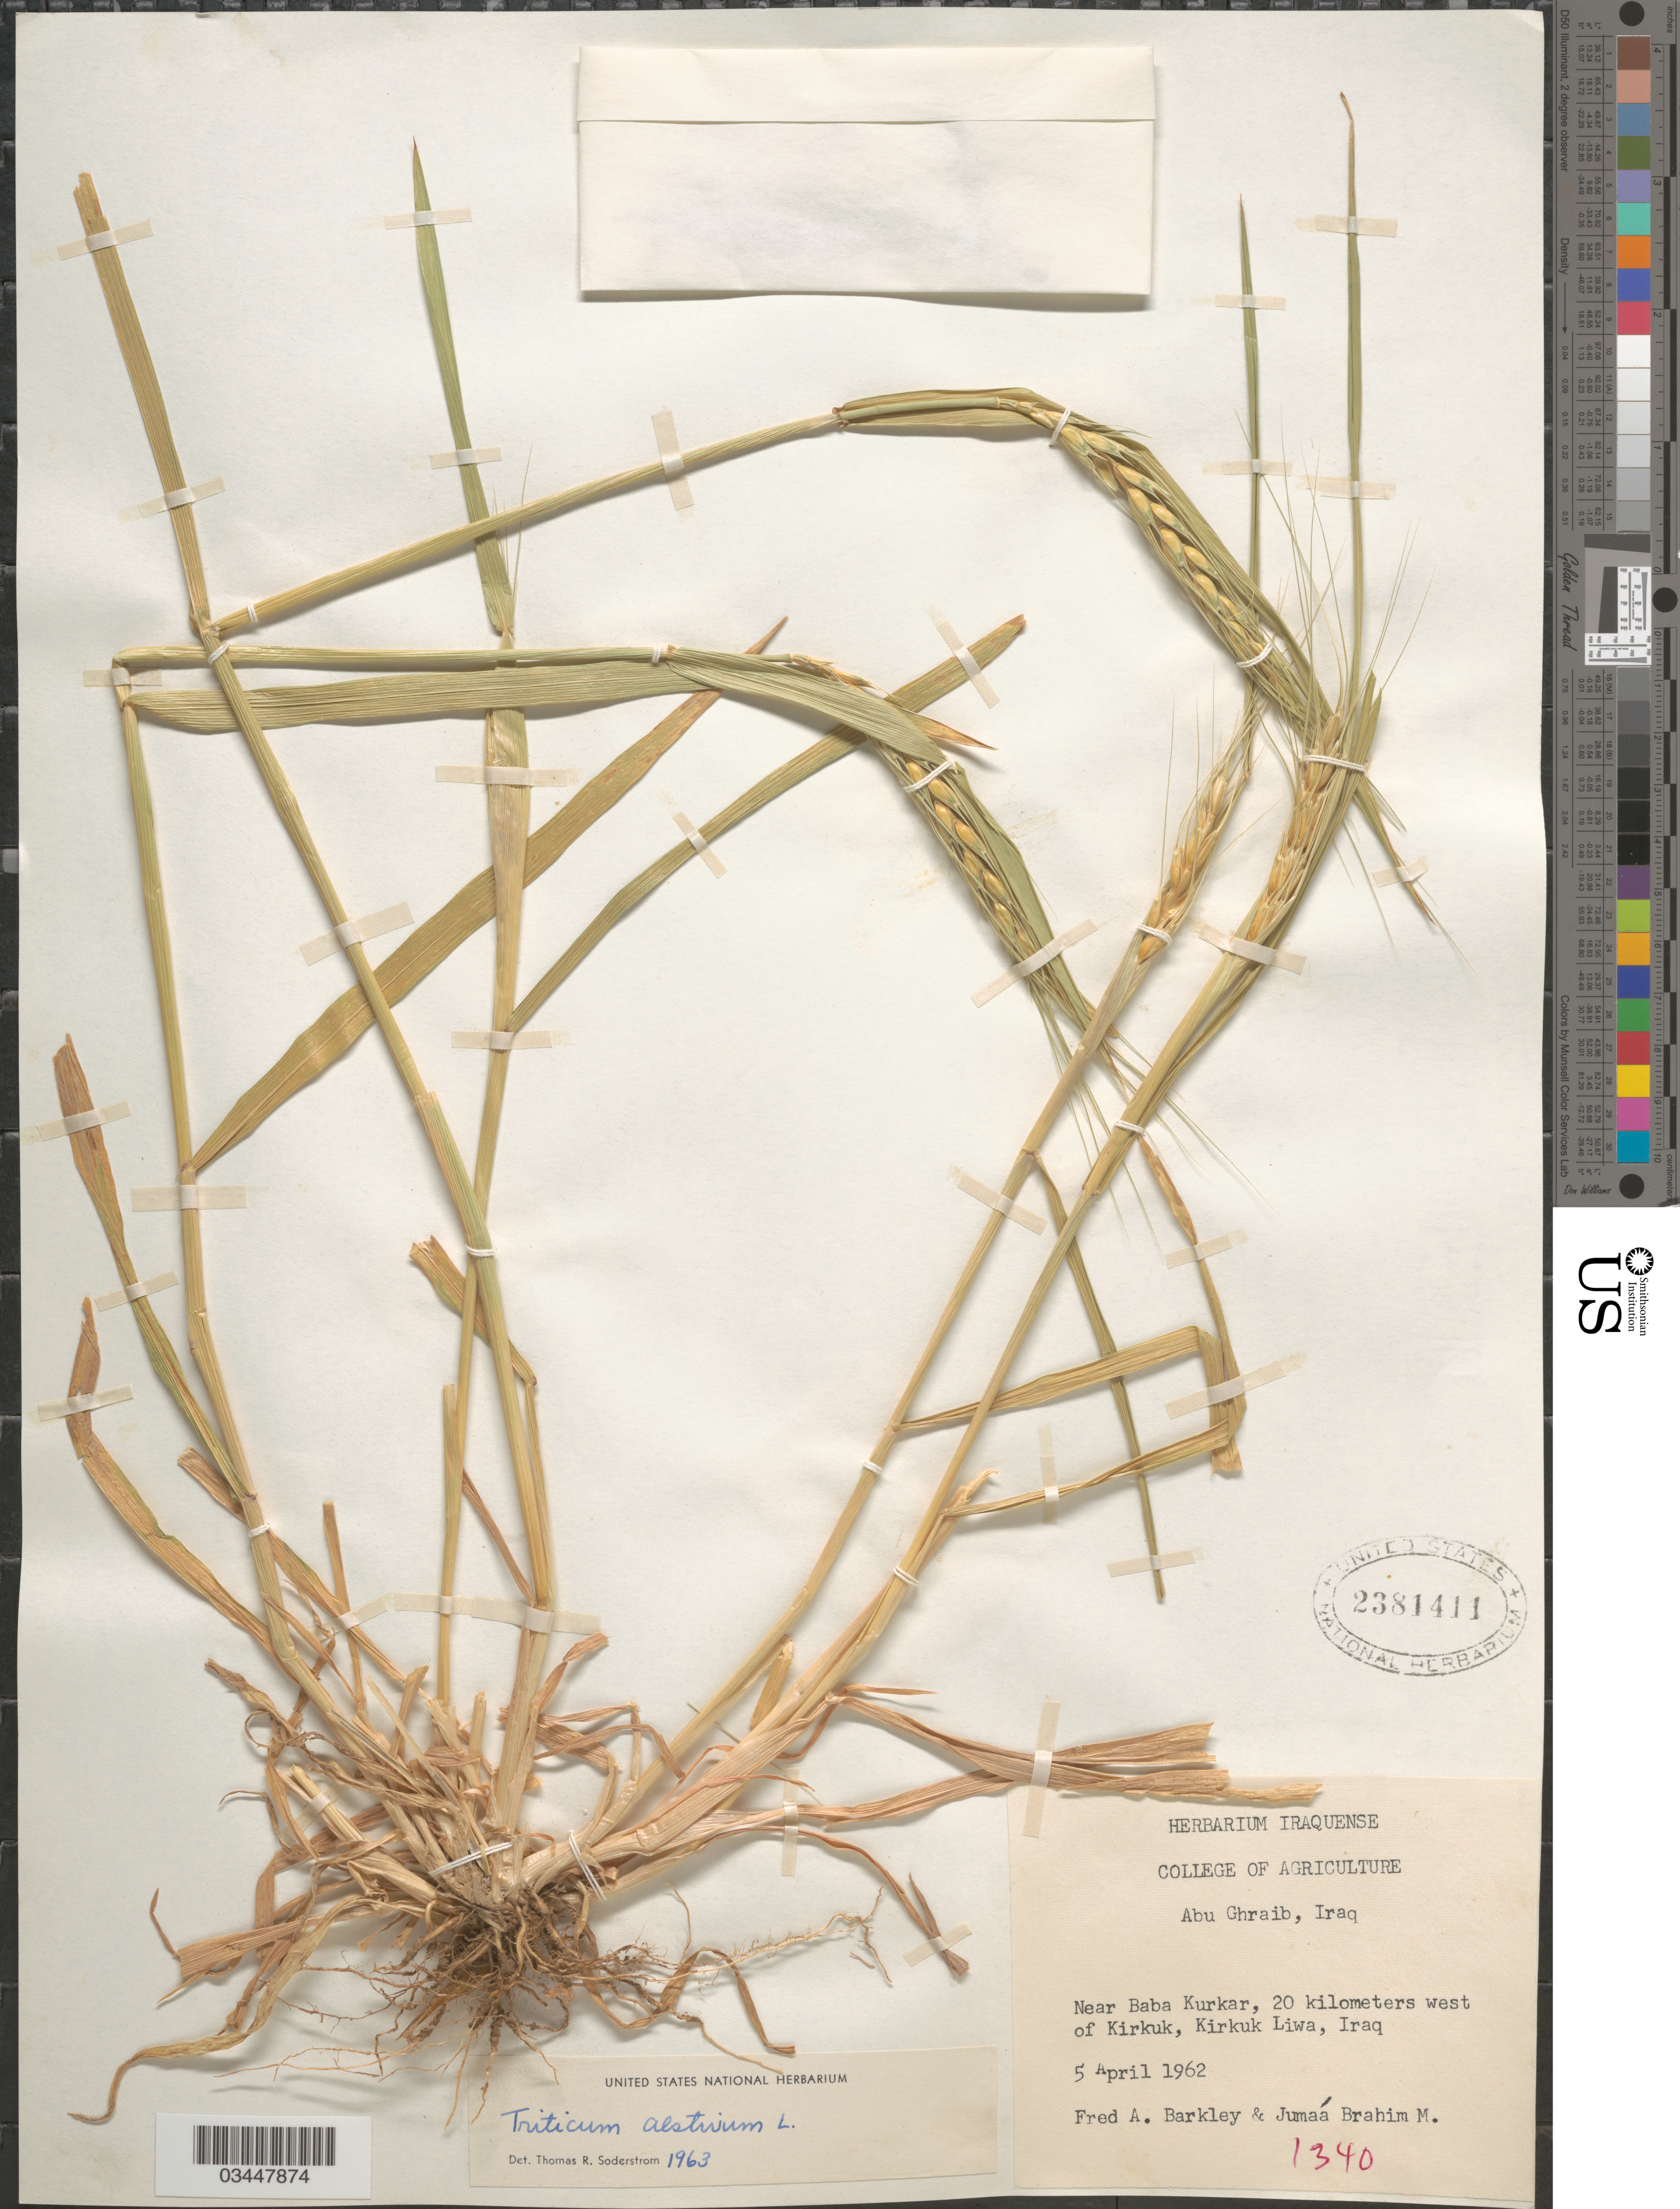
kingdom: Plantae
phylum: Tracheophyta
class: Liliopsida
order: Poales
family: Poaceae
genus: Triticum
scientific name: Triticum aestivum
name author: L.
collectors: F. A. Barkley & J. B. Mohamed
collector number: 1340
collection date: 1962-04-05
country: Iraq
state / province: Kirkūk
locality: Near Baba Kurkar, 20 kilometers west of Kirkuk, Kirkuk Liwa.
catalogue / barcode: US 2381411